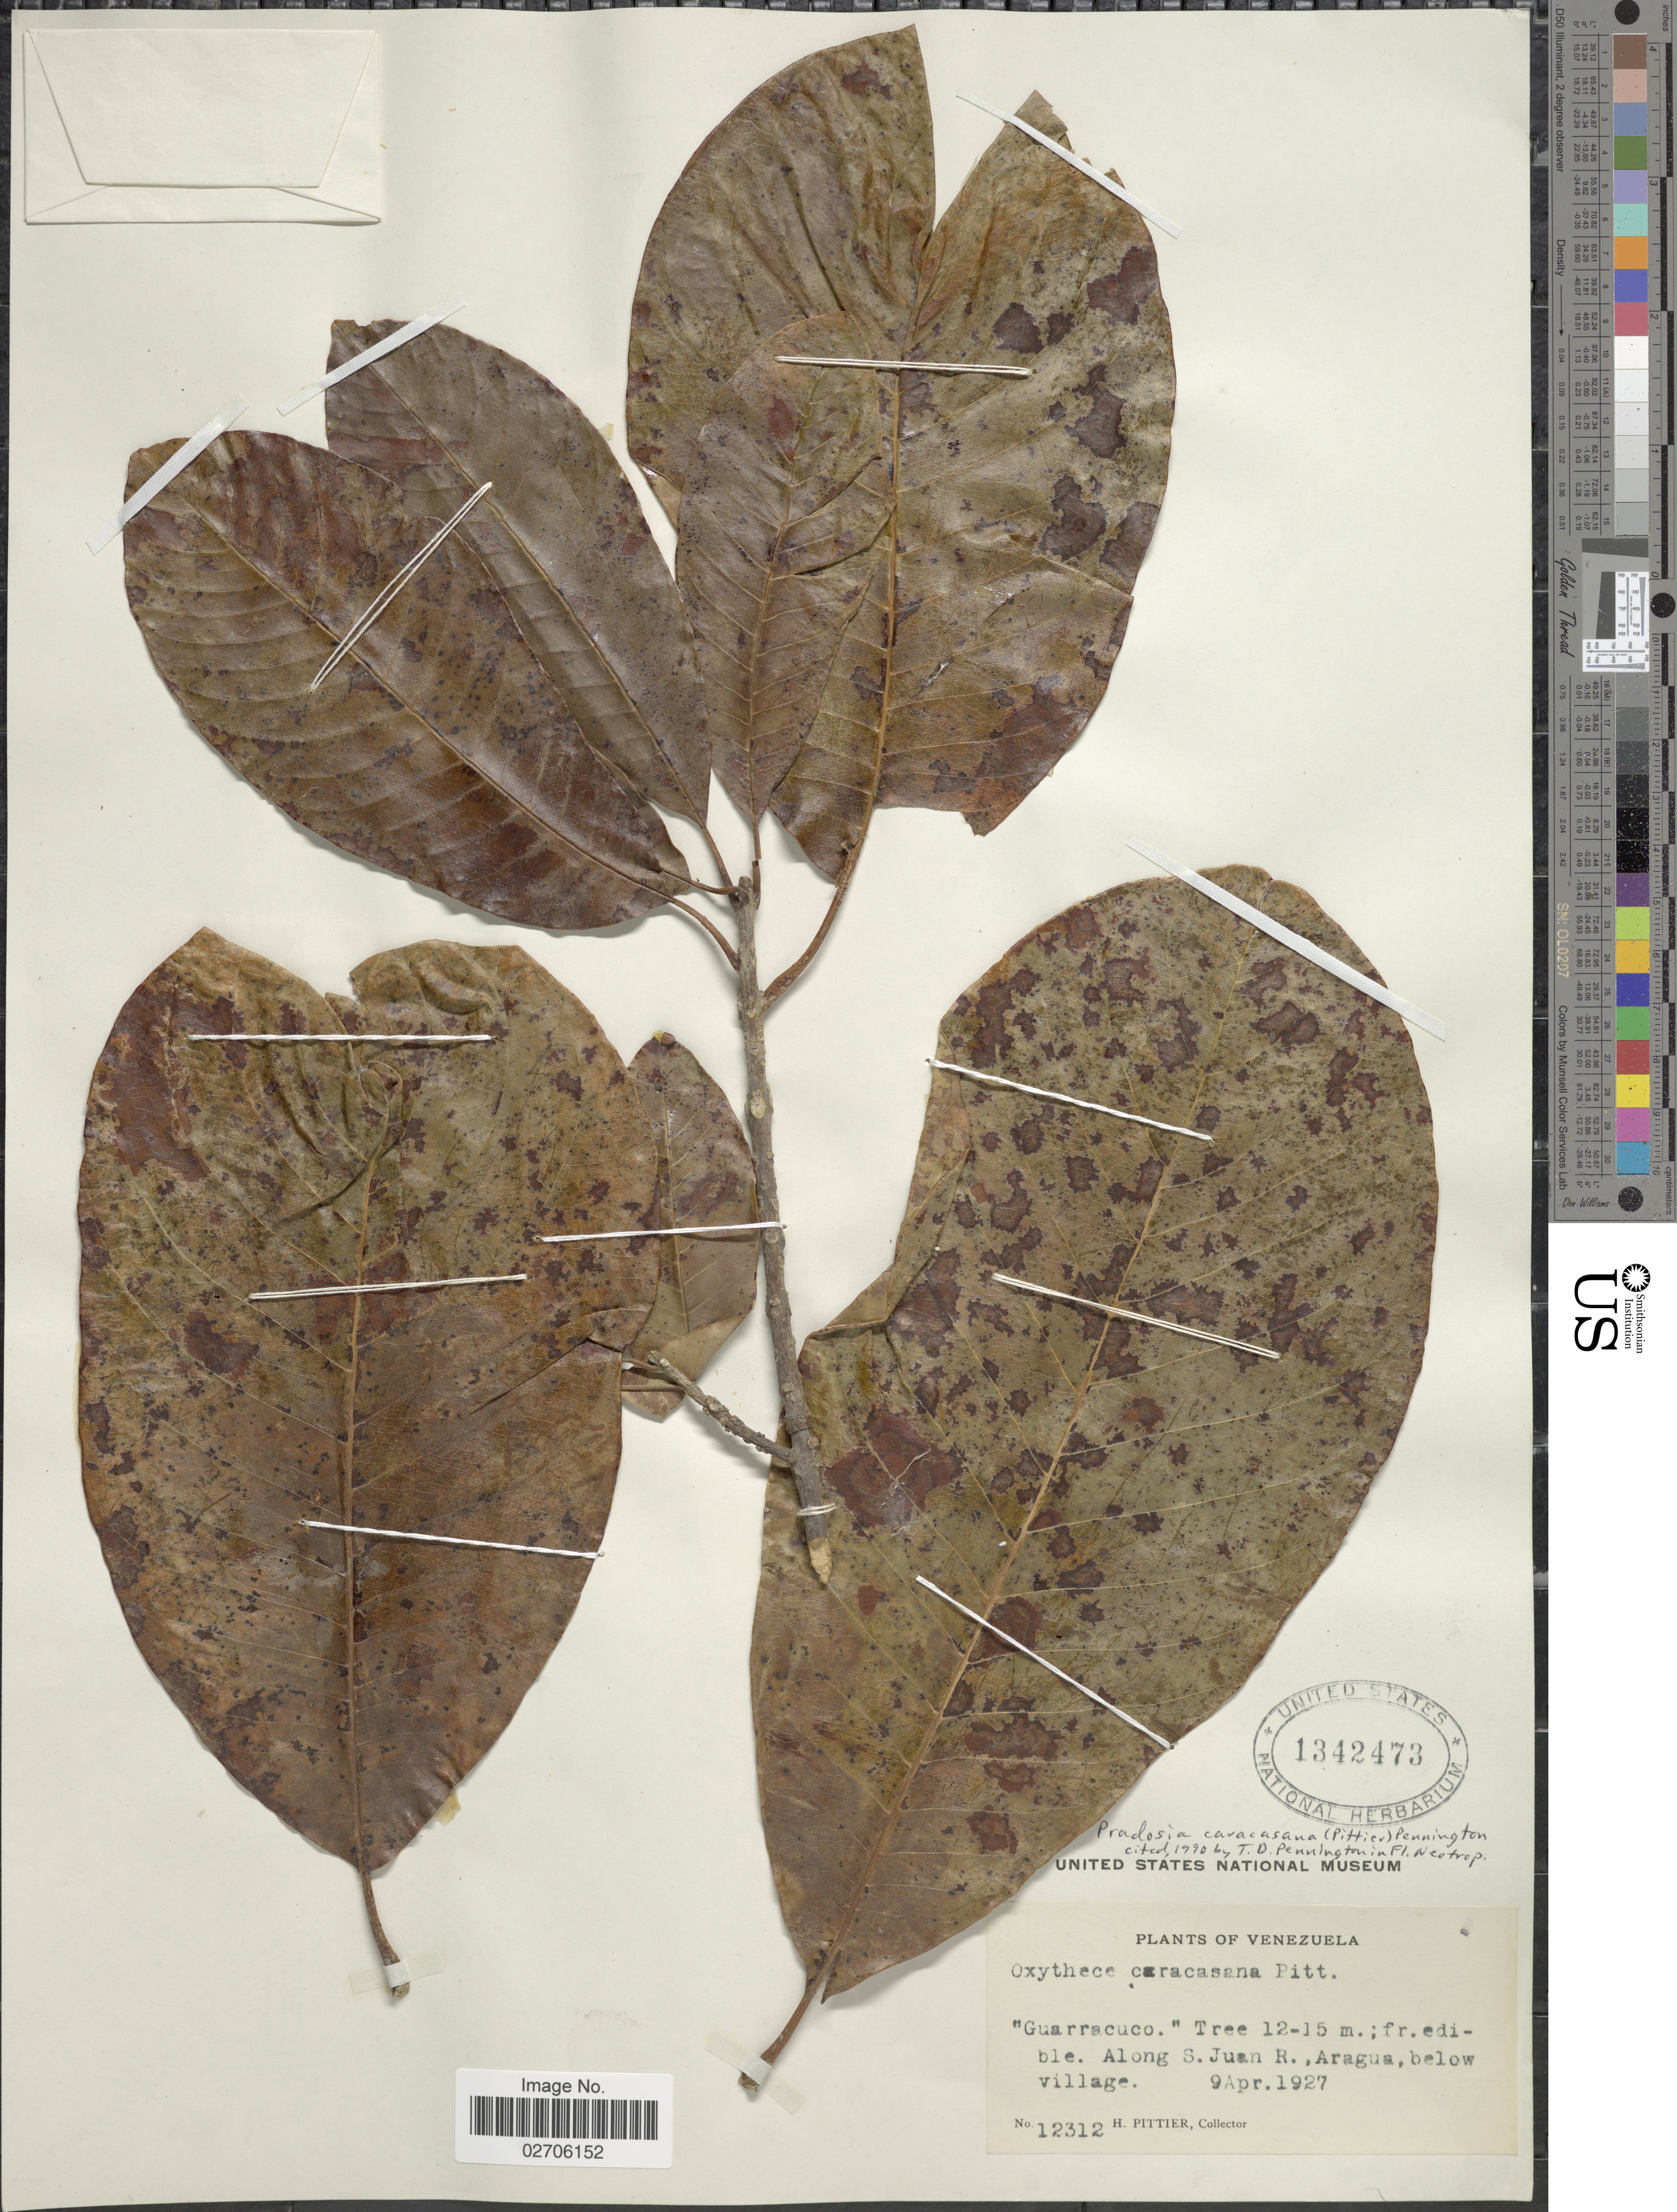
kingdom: Plantae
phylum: Tracheophyta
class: Magnoliopsida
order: Ericales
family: Sapotaceae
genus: Pradosia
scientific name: Pradosia caracasana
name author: (Pittier) T.D. Penn.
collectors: H. F. Pittier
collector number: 12312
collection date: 1927-04-09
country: Venezuela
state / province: Aragua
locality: Along S. Juan R., Aragua, below village.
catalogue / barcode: US 1342473